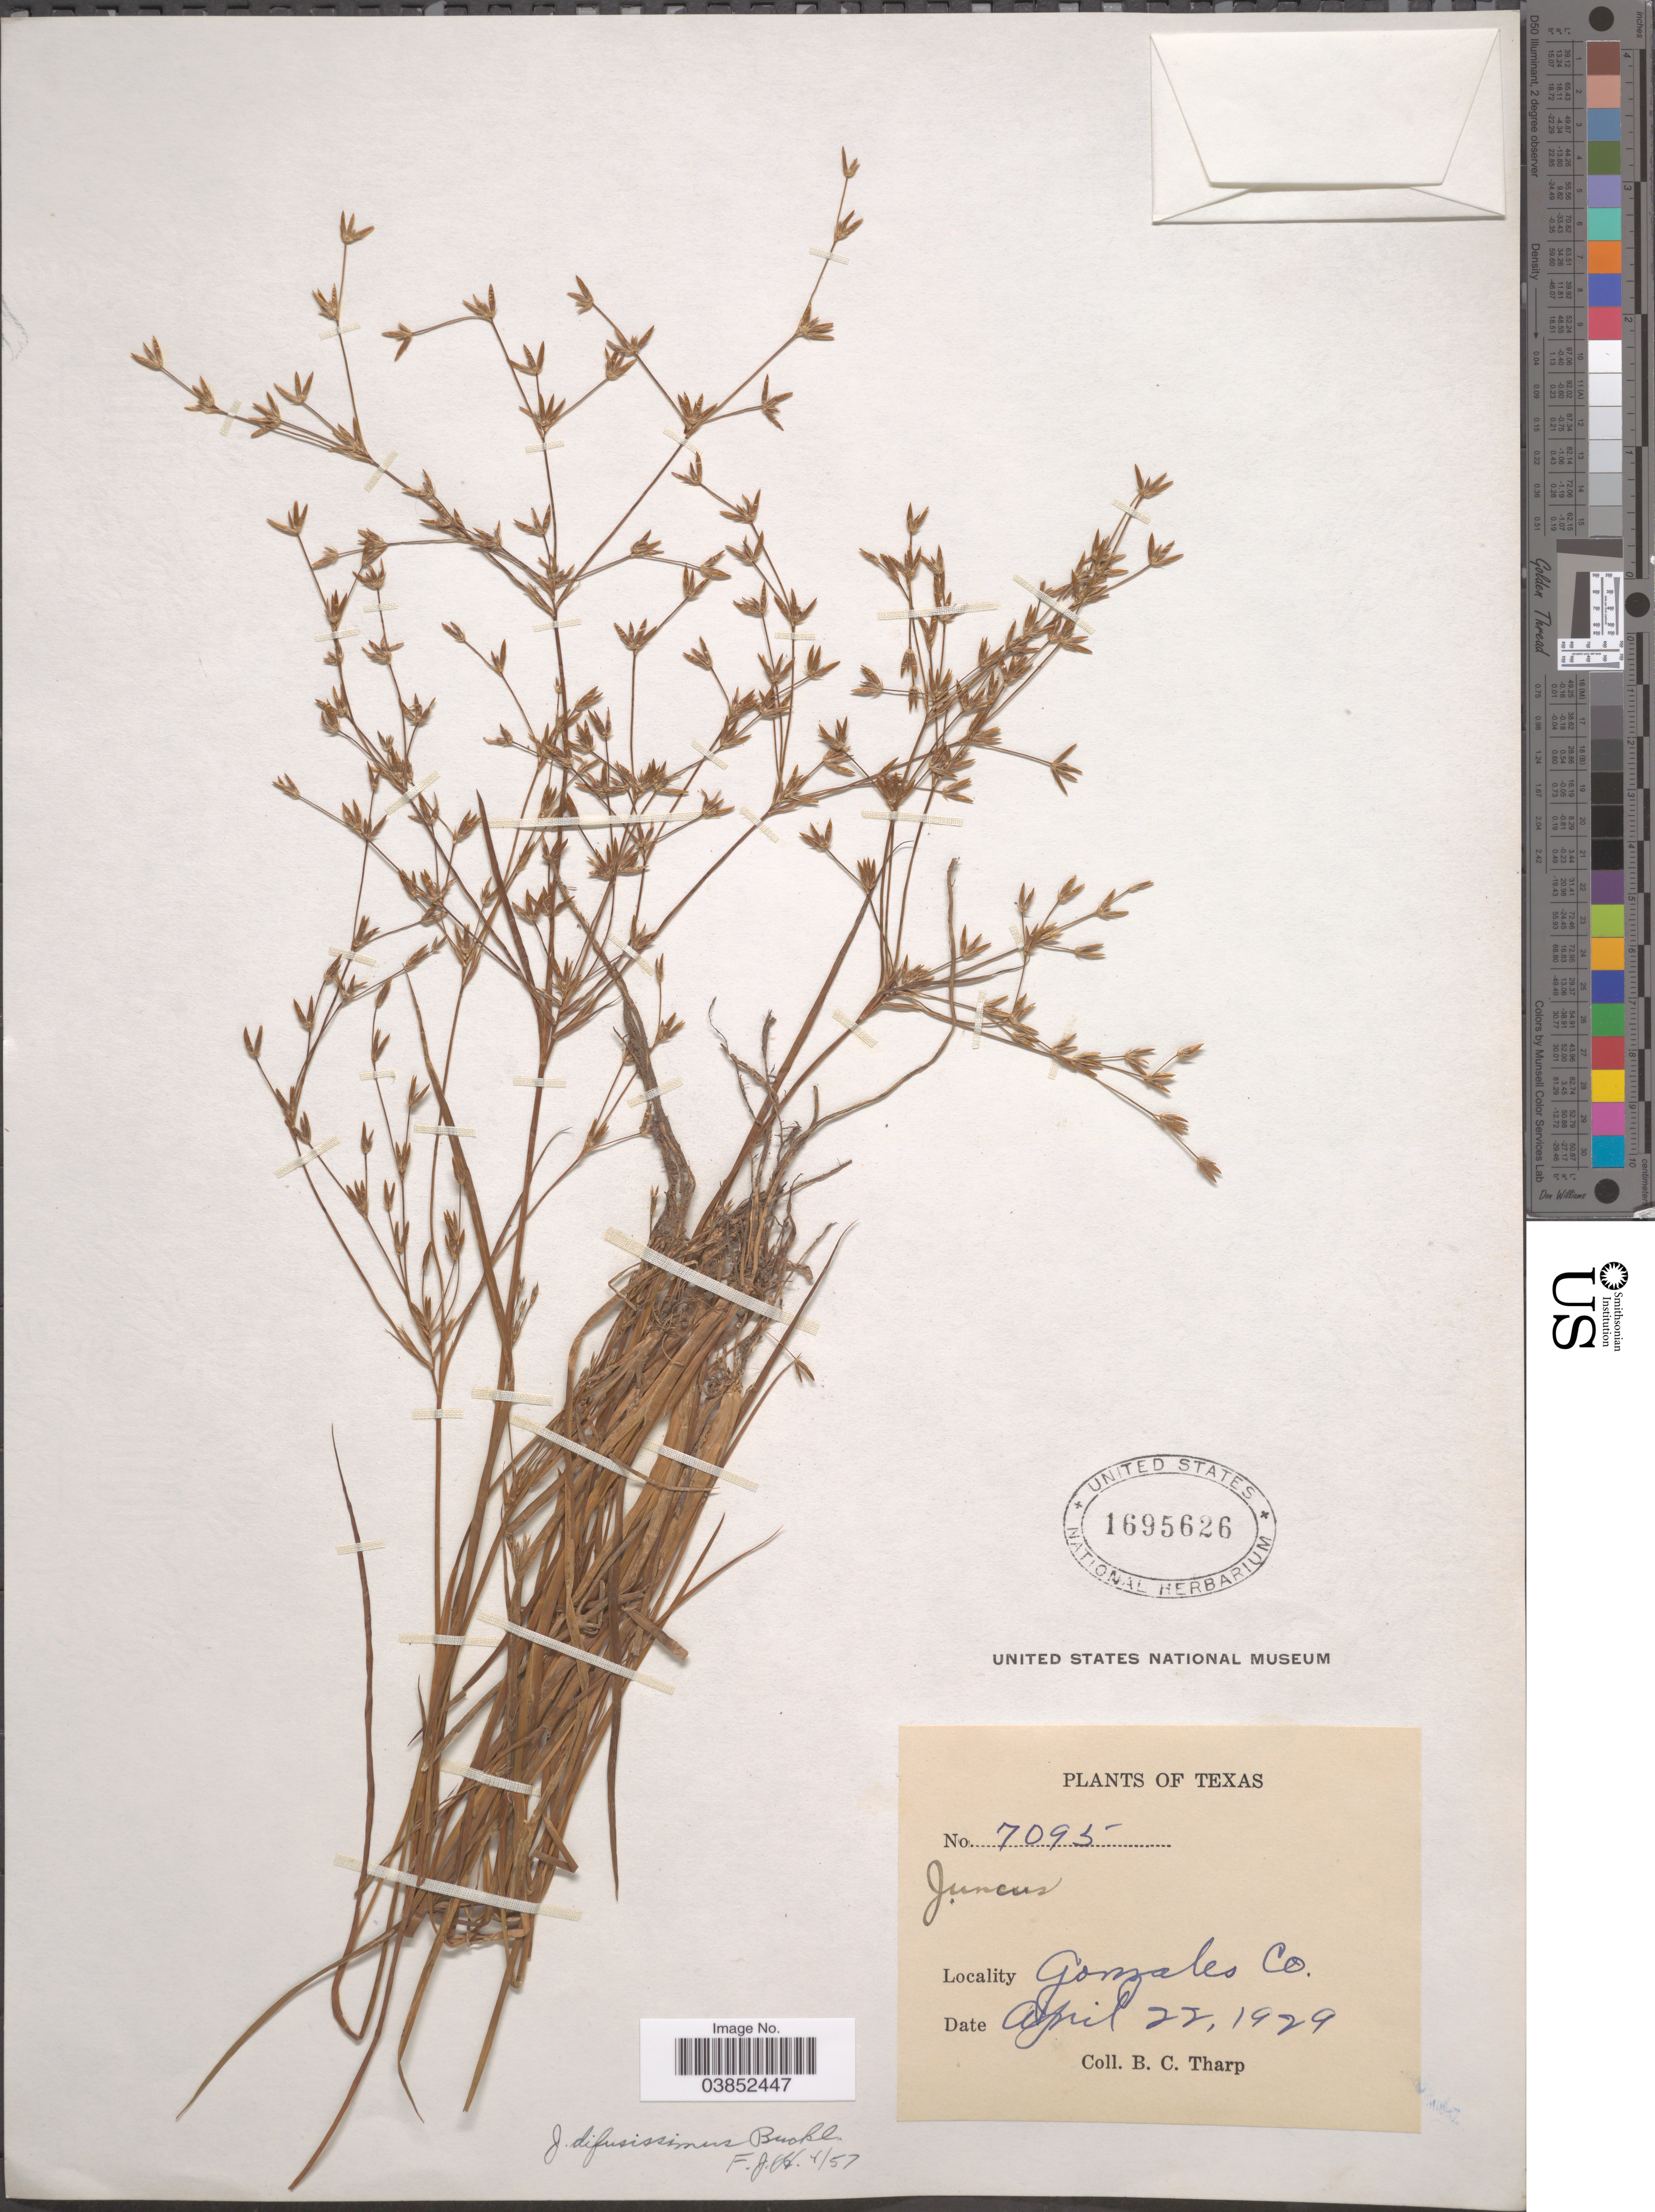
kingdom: Plantae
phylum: Tracheophyta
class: Liliopsida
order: Poales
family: Juncaceae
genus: Juncus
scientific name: Juncus diffusissimus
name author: Buckley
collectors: B. C. Tharp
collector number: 7095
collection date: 1929-04-22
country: United States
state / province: Texas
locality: Gonzales Co.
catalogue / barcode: US 1695626